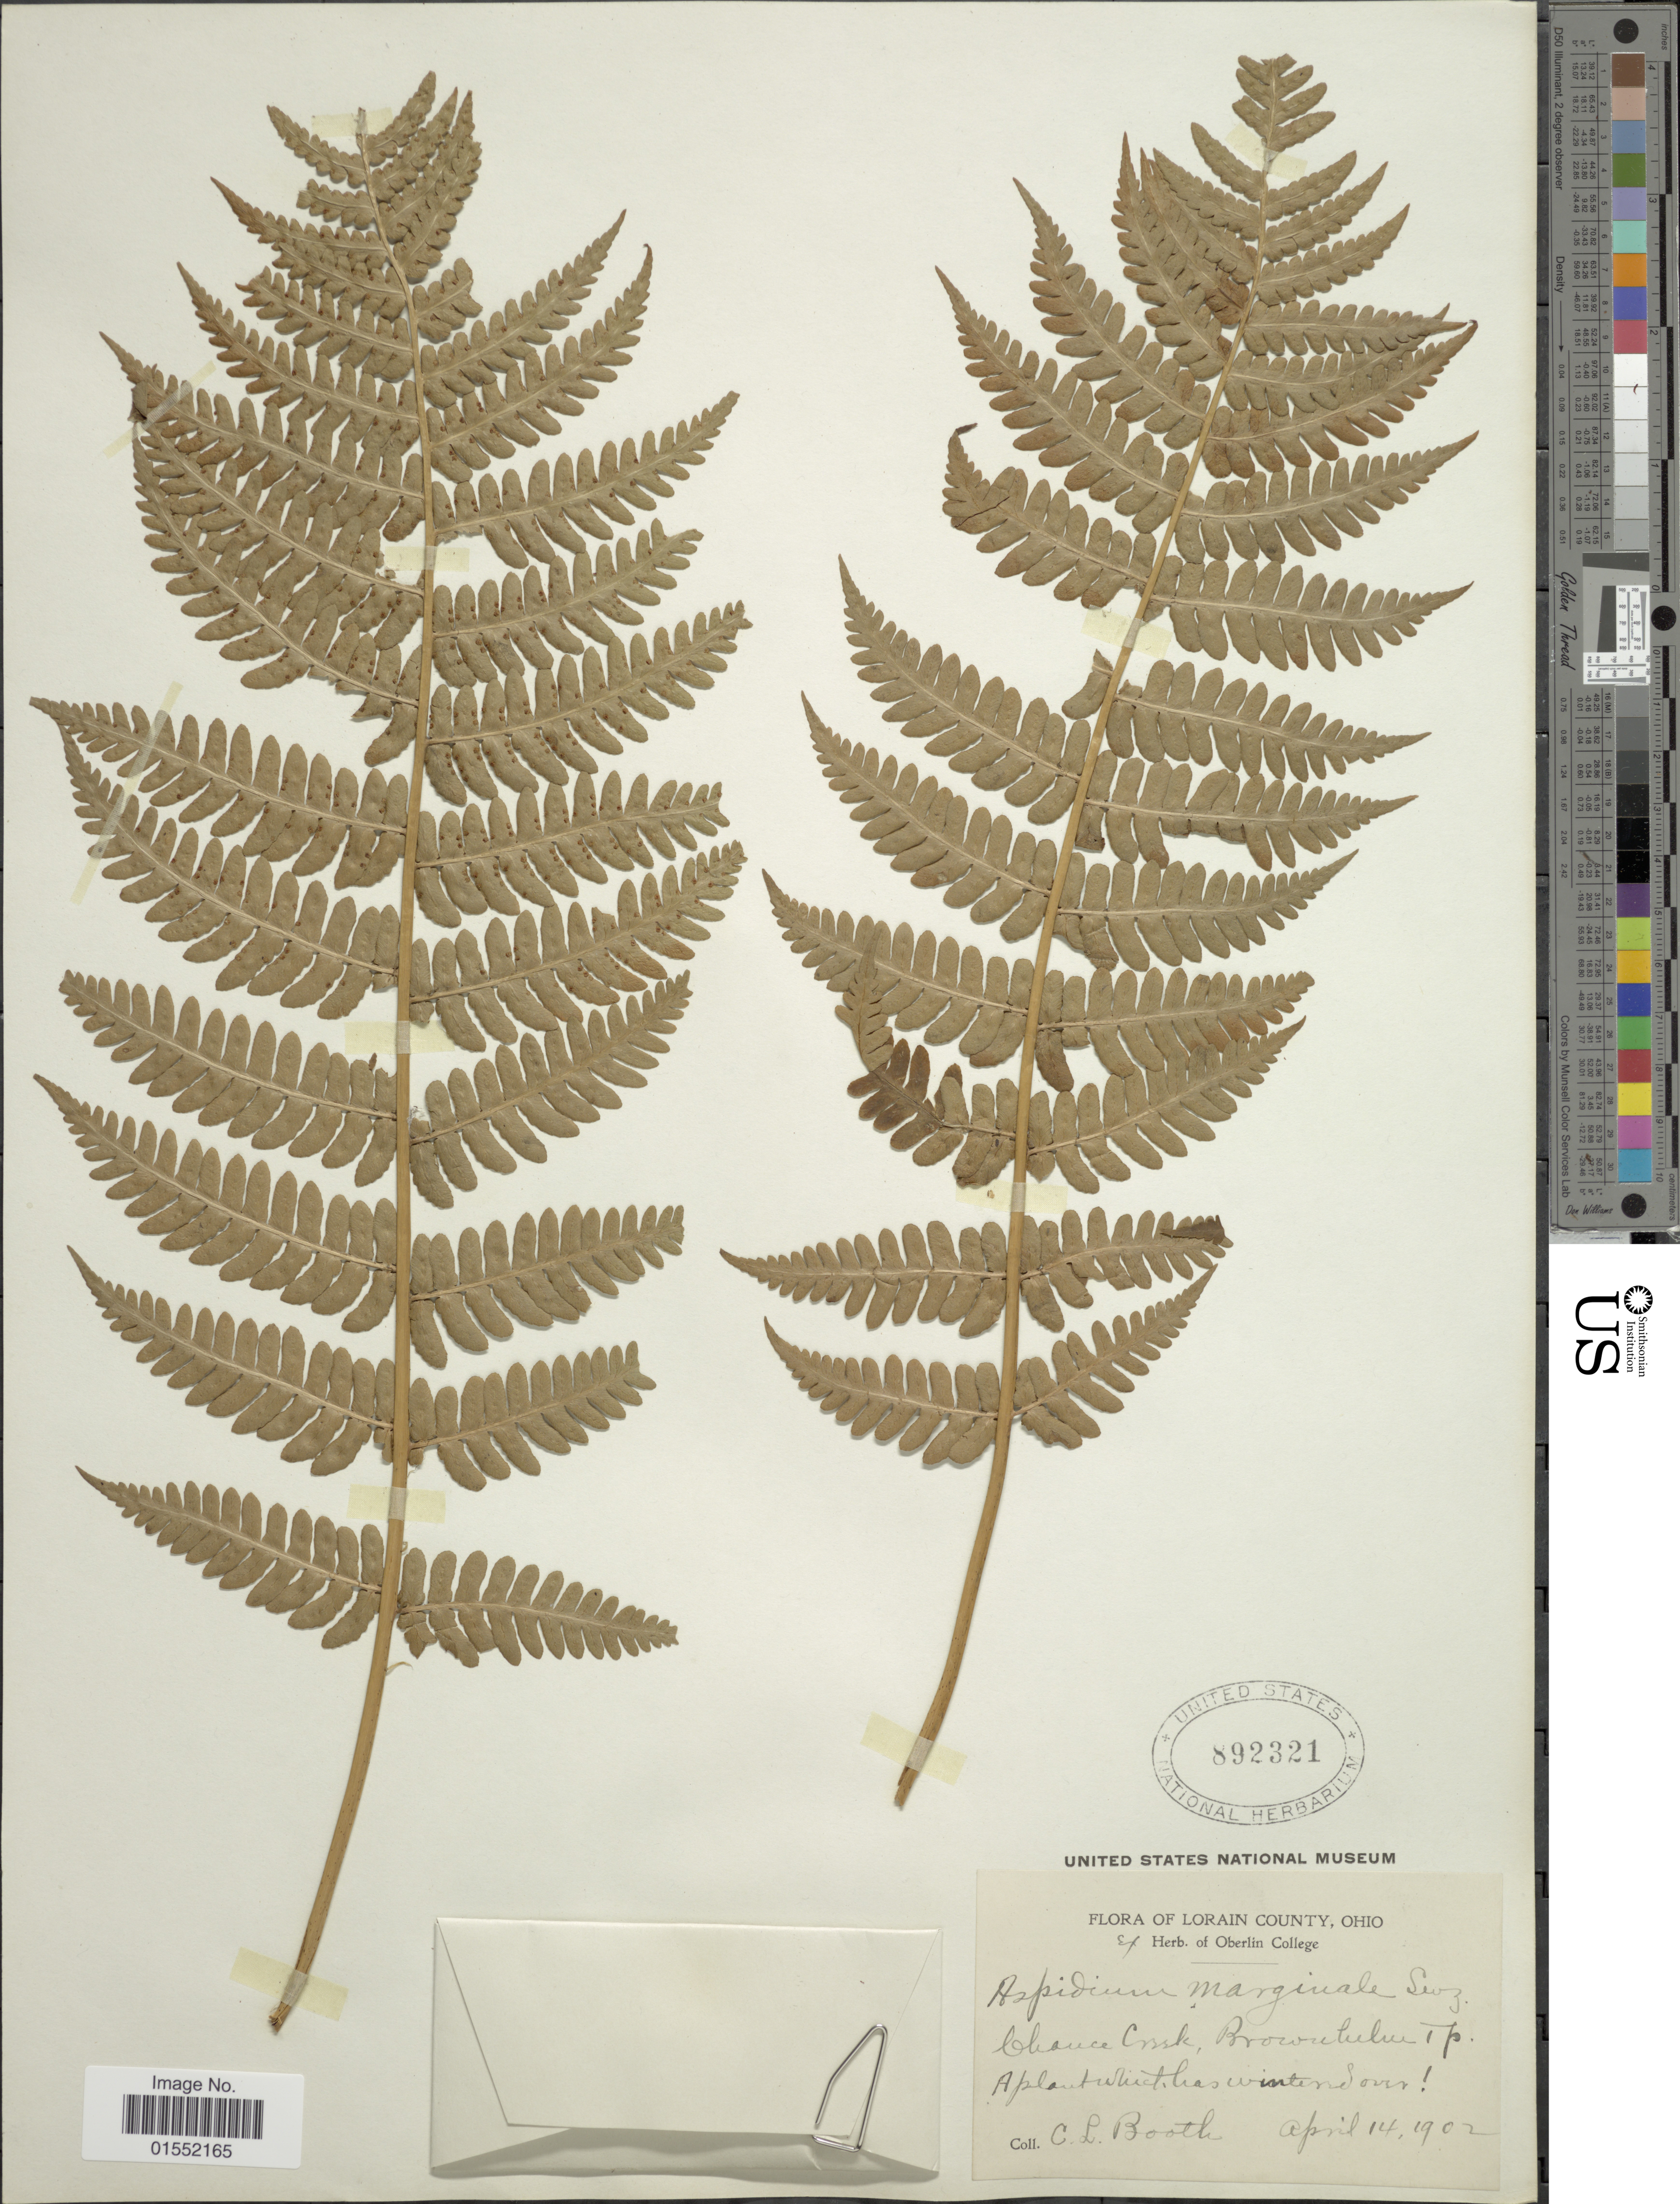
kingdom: Plantae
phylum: Tracheophyta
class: Polypodiopsida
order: Polypodiales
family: Dryopteridaceae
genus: Dryopteris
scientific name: Dryopteris marginalis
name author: (L.) A. Gray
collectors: C. Booth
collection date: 1902-04-14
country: United States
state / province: Ohio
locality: Lorain County, Chance Creek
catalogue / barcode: US 892321